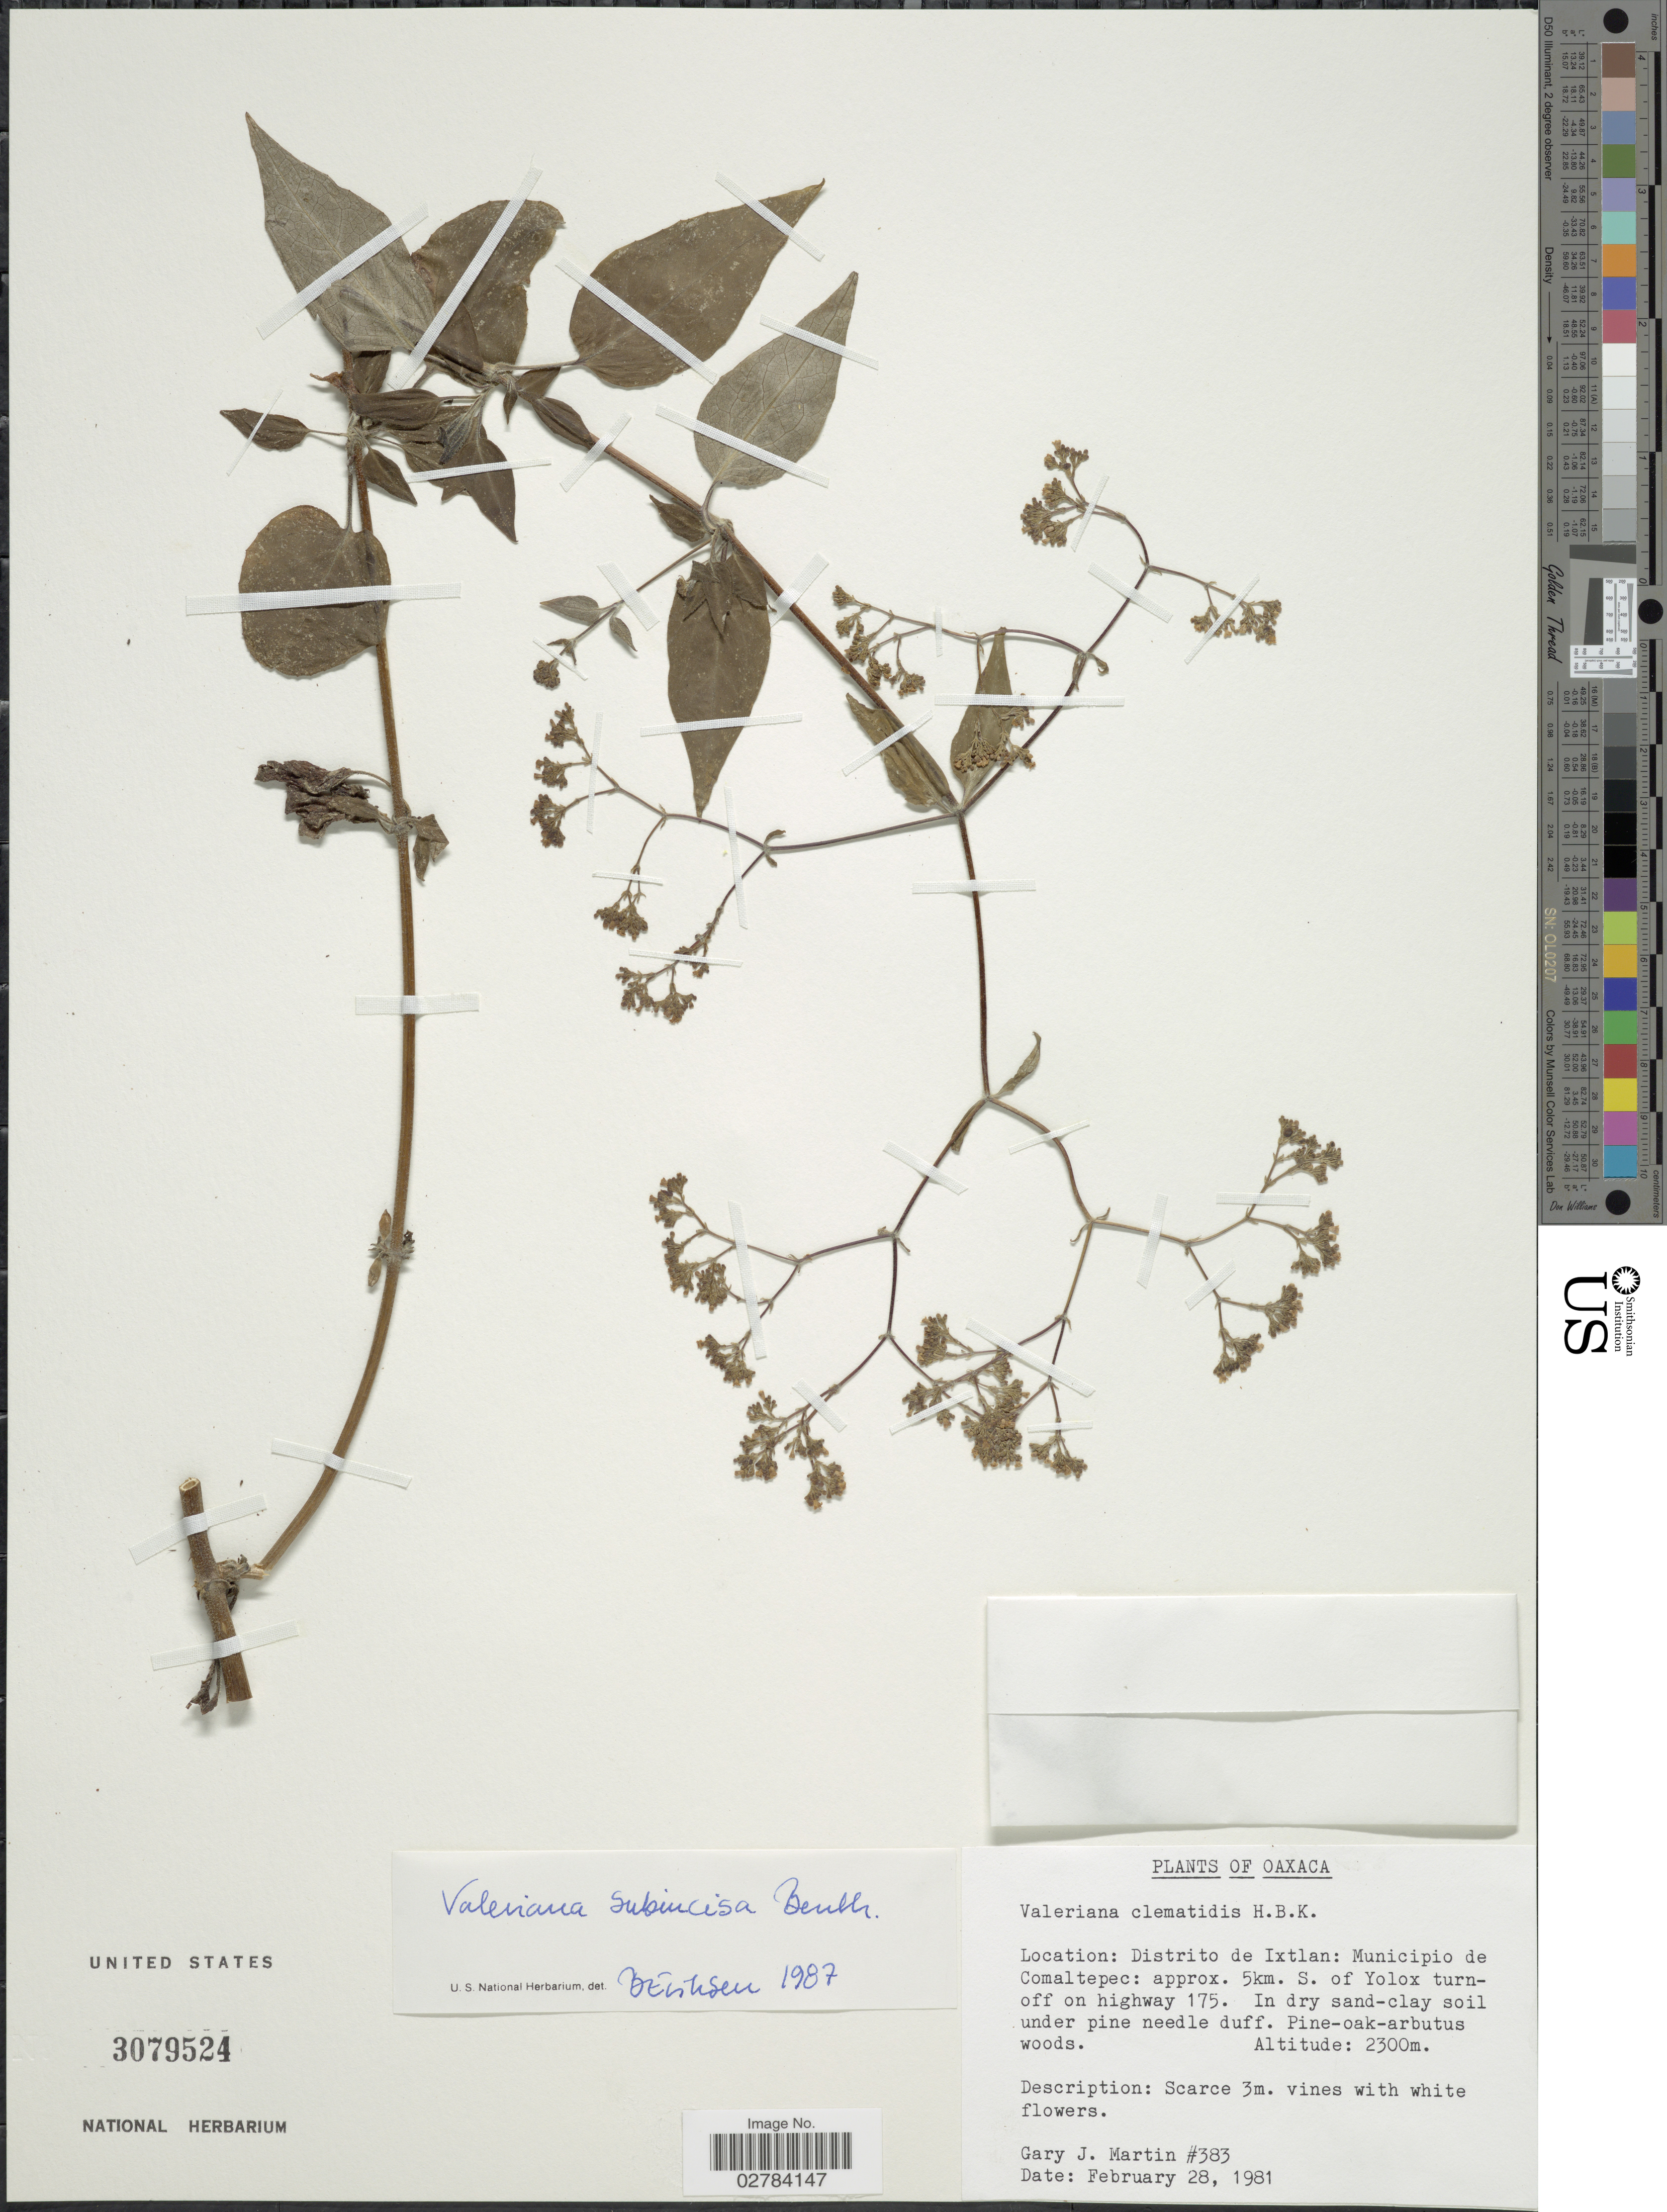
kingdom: Plantae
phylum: Tracheophyta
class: Magnoliopsida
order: Dipsacales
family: Caprifoliaceae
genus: Valeriana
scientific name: Valeriana subincisa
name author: Benth.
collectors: G. J. Martin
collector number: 383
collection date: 1981-02-28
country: Mexico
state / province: Oaxaca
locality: Distrito de Ixtlan, Municipio de Comaltepec, approx. 5km. S. of Yolox turnoff on highway 175.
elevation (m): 2300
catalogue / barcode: US 3079524